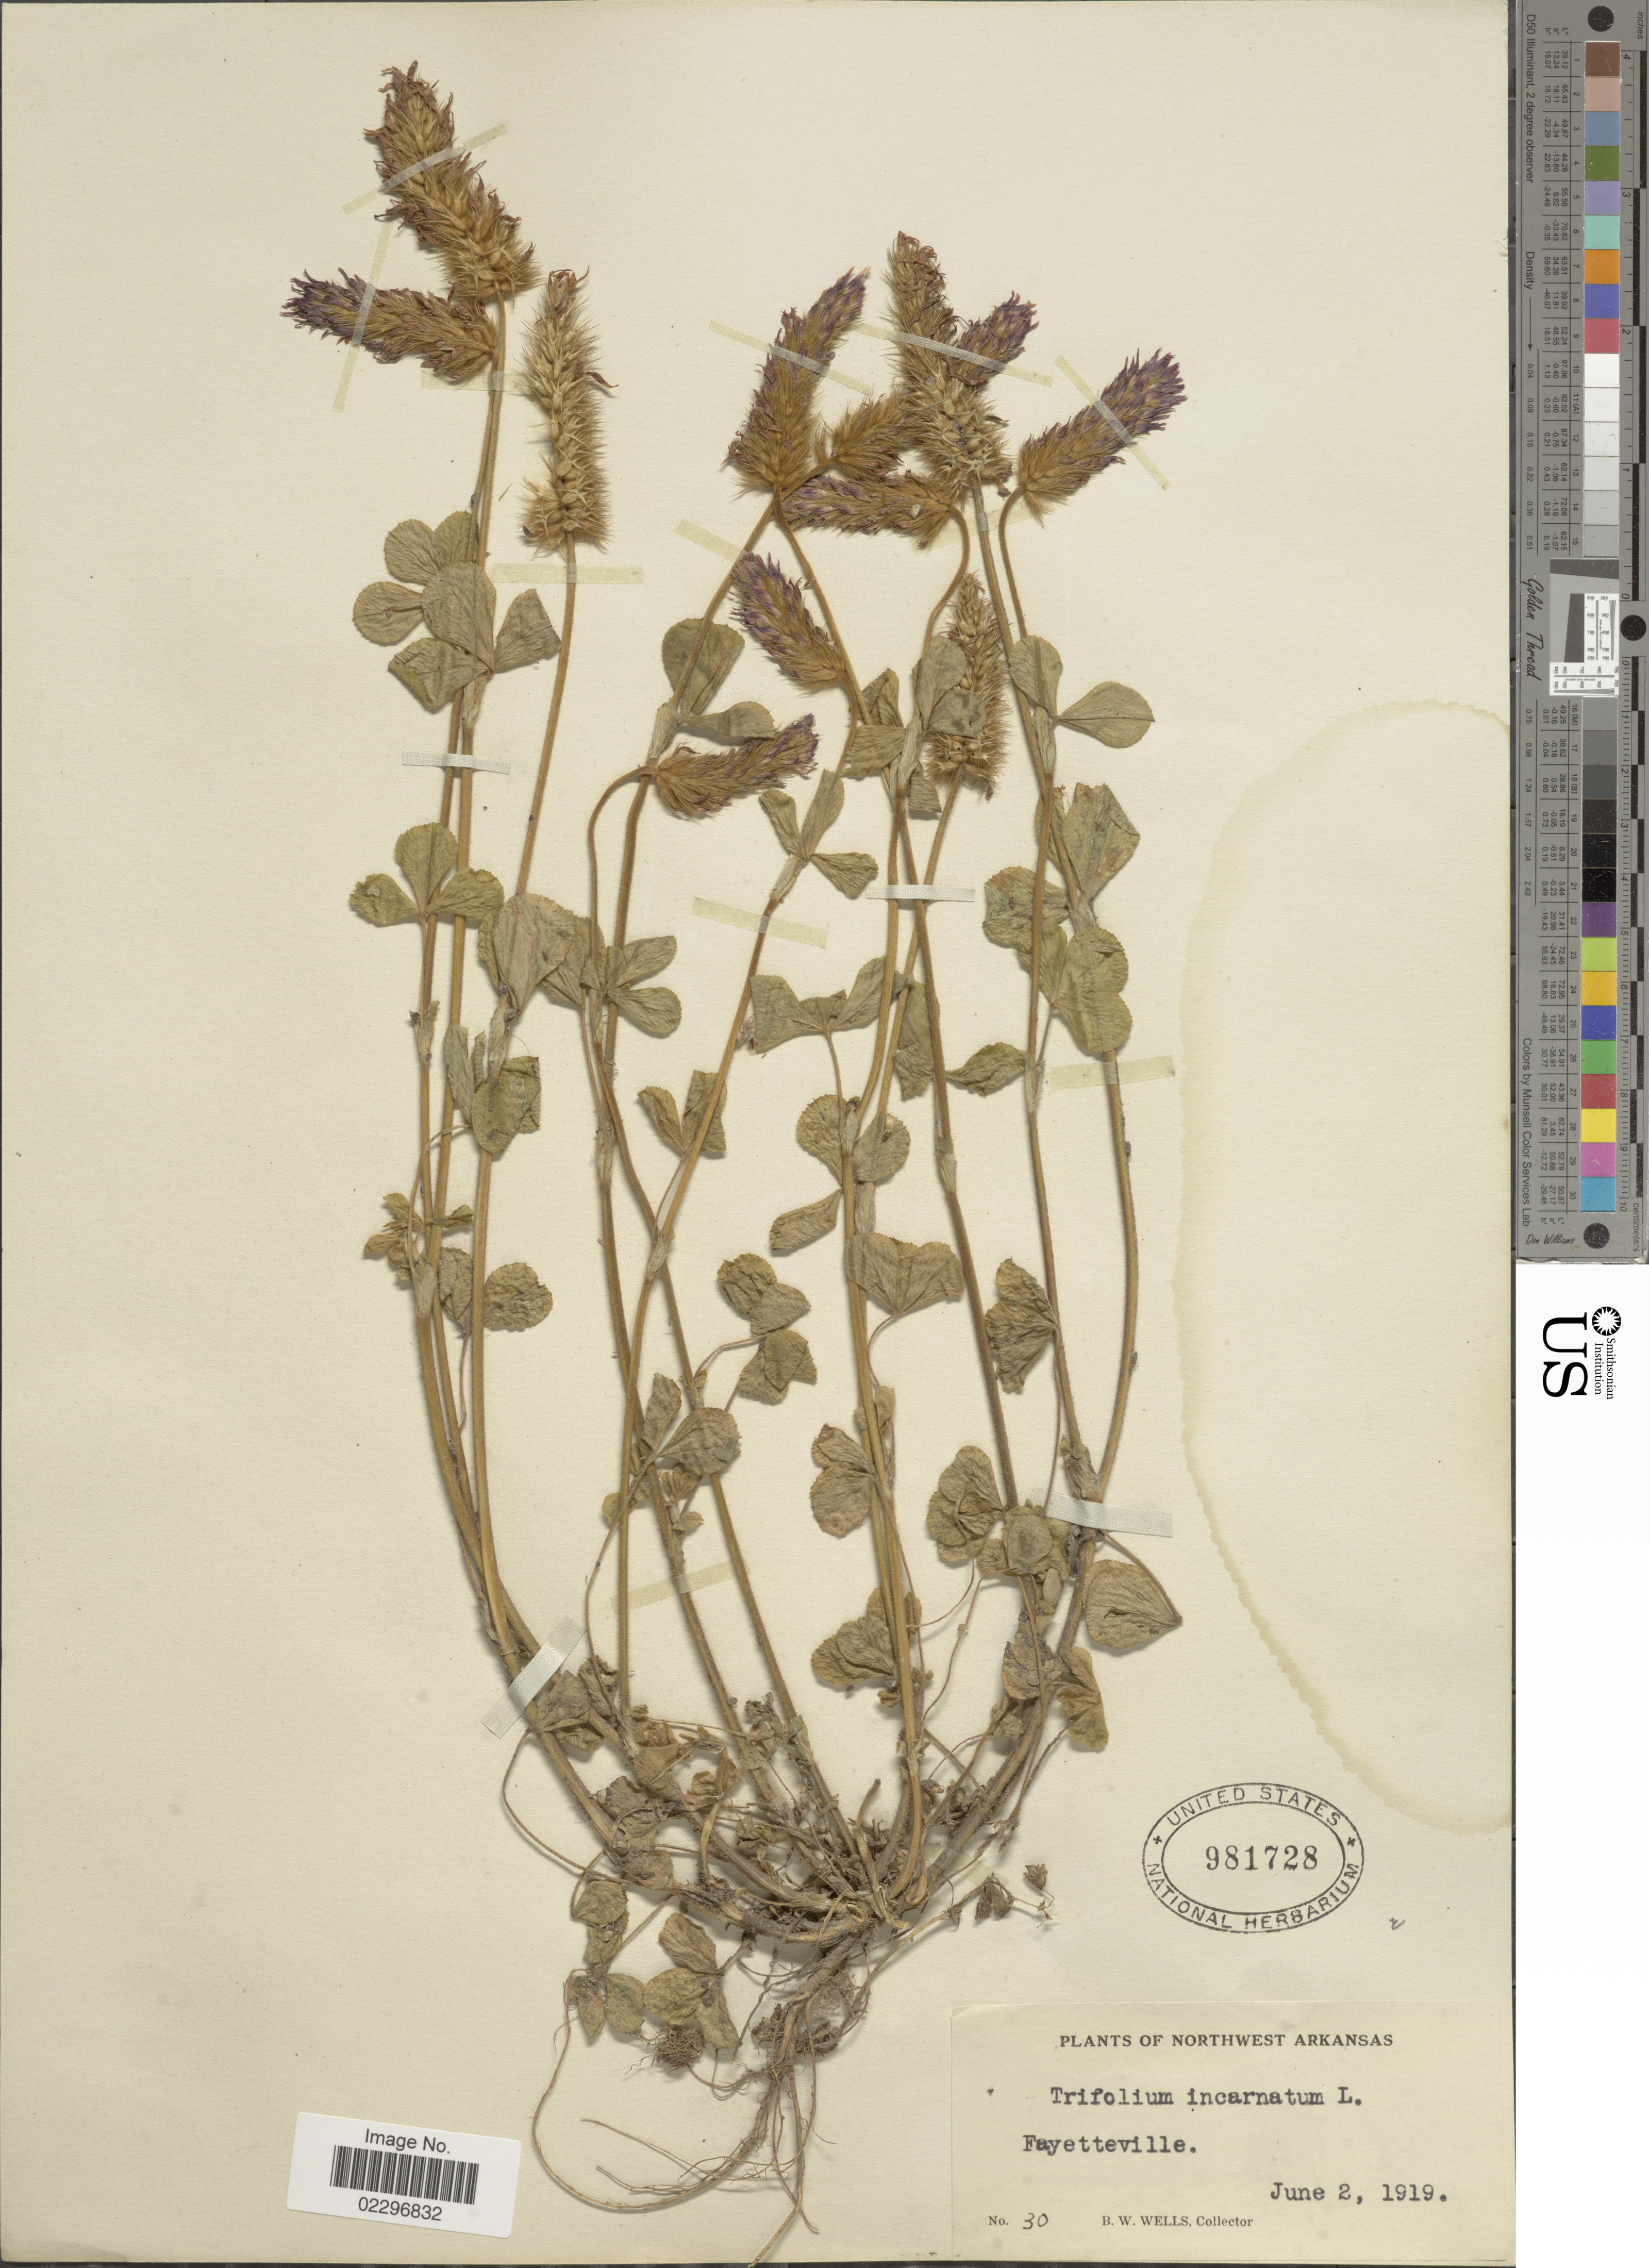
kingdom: Plantae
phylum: Tracheophyta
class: Magnoliopsida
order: Fabales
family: Fabaceae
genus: Trifolium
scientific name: Trifolium incarnatum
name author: L.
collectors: B. Wells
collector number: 30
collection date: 1919-06-02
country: United States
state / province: Arkansas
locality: Northwest Arkansa, Fayetteville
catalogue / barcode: US 981728